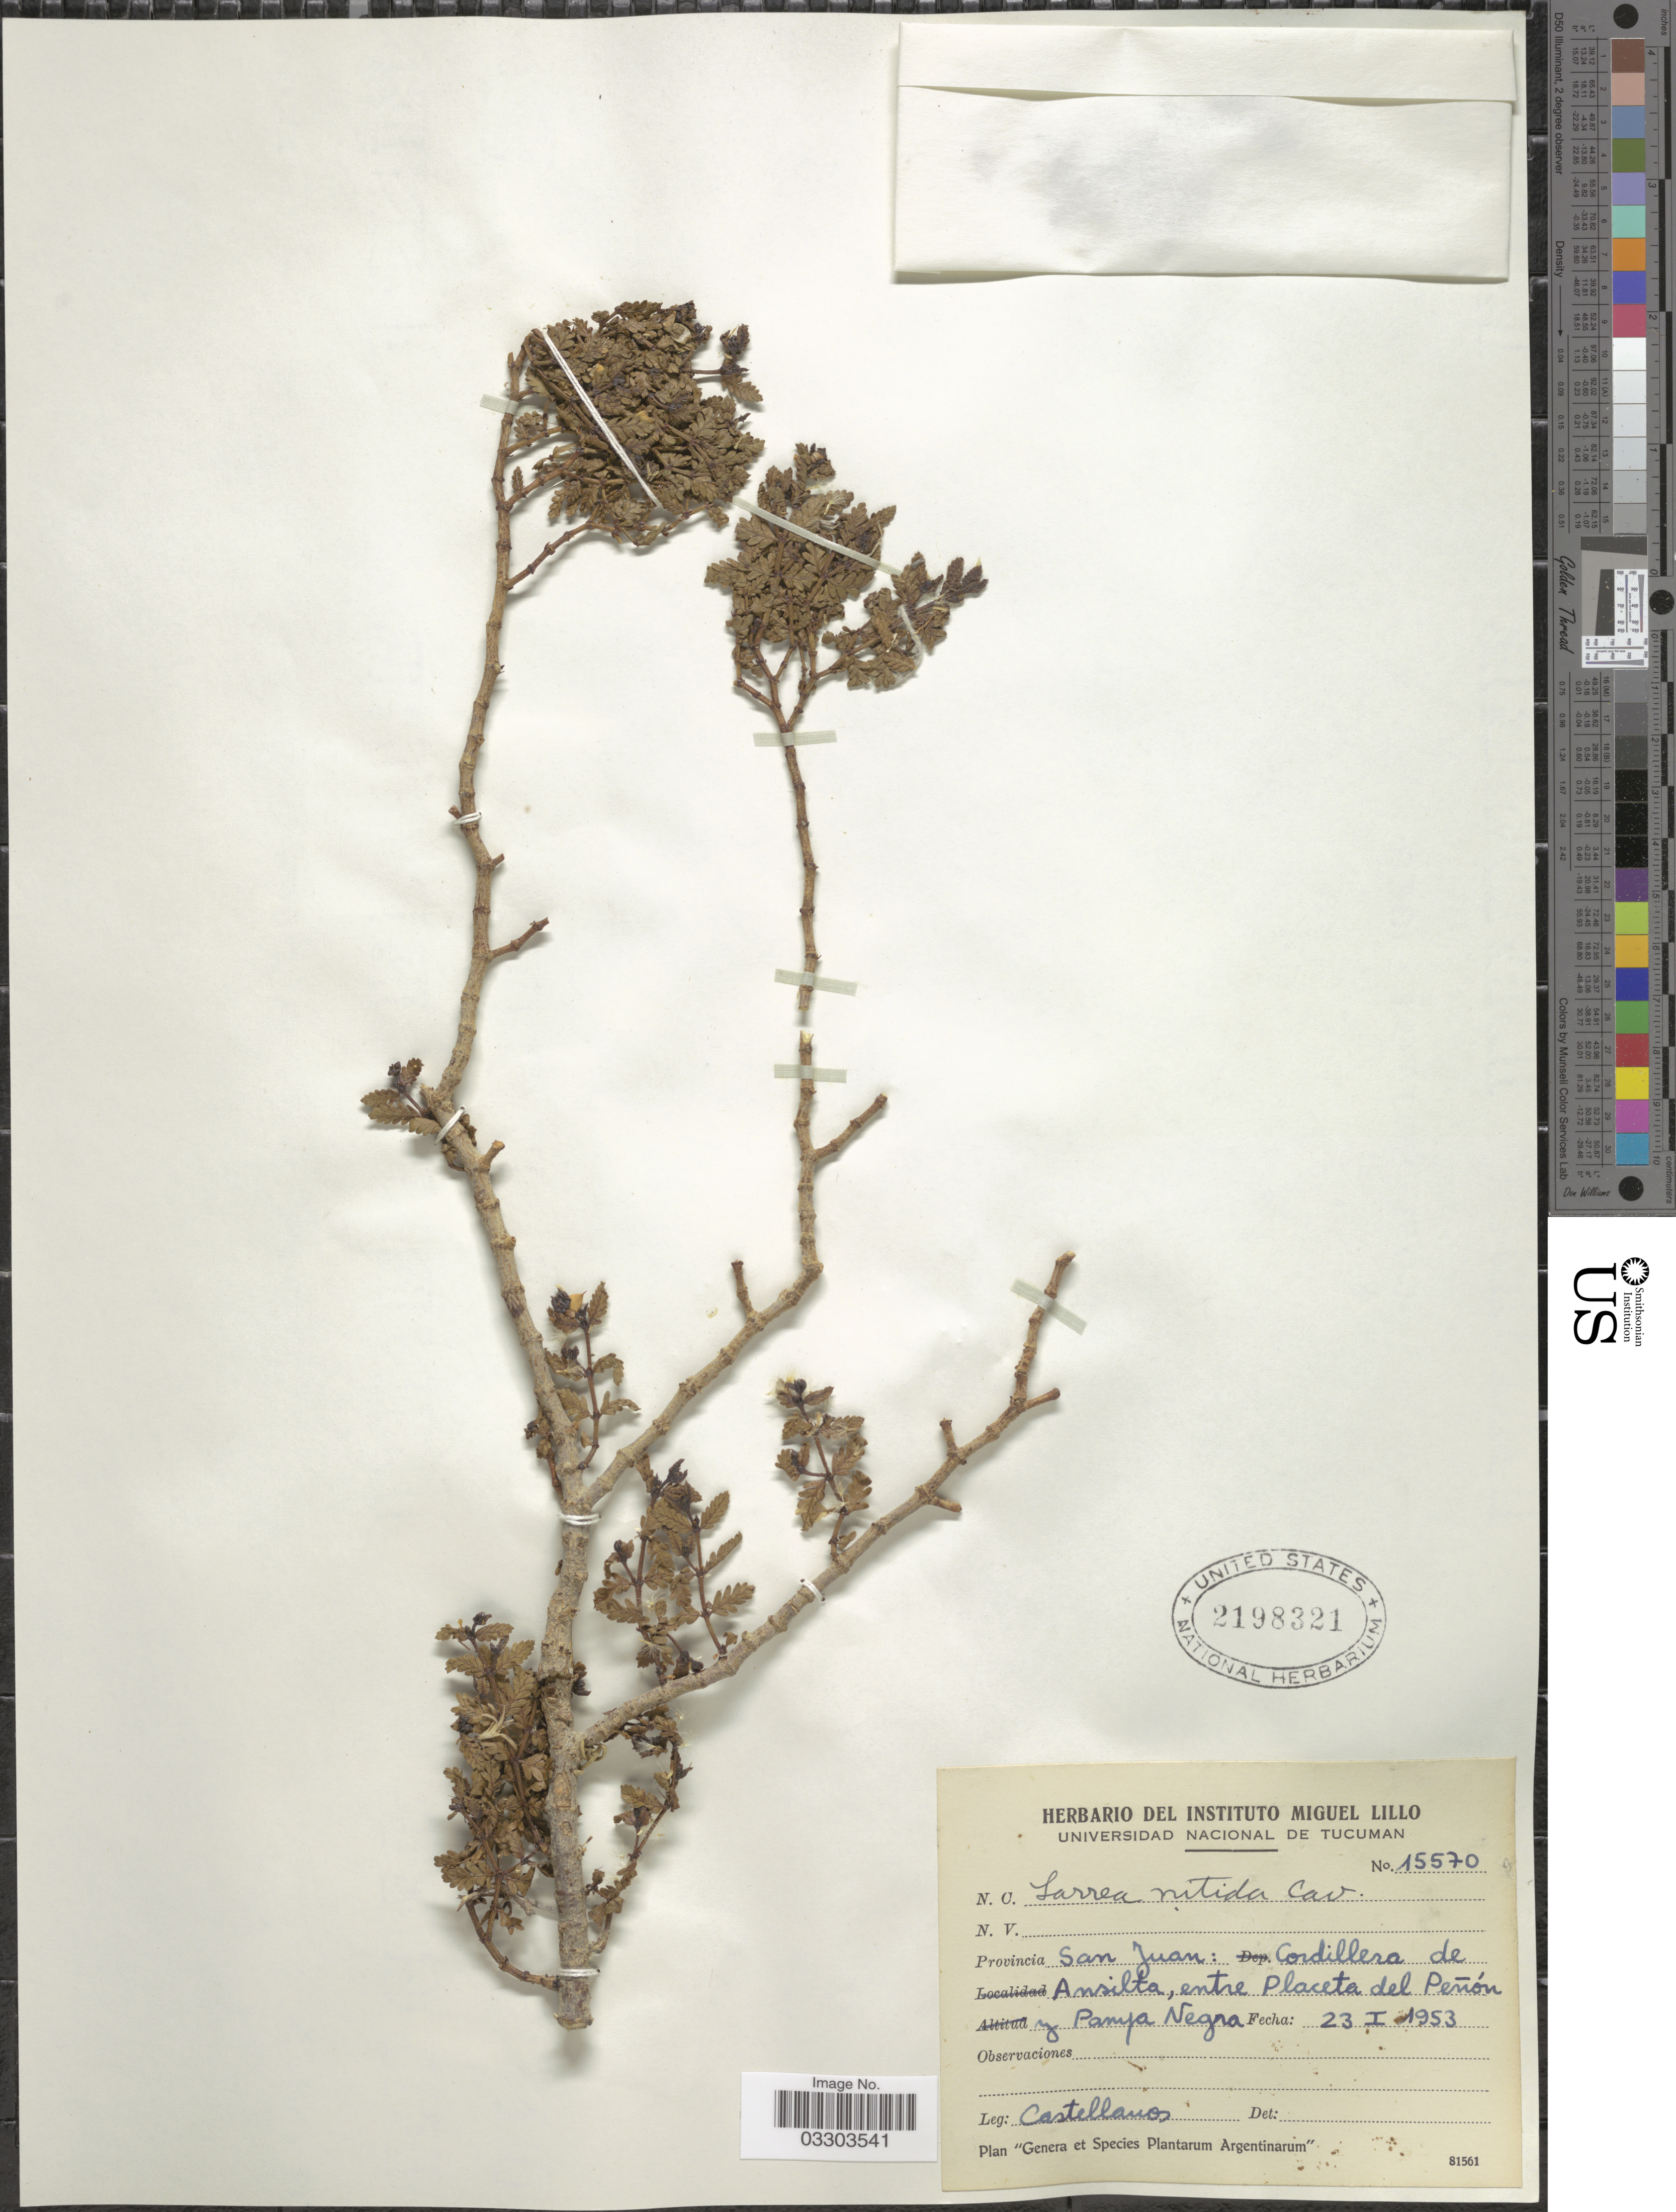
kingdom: Plantae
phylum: Tracheophyta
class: Magnoliopsida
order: Zygophyllales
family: Zygophyllaceae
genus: Larrea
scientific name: Larrea nitida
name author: Cav.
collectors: -- Castellanos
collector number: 15570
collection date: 1953-01-23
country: Argentina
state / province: San Juan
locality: Cordillera de Ansilta, entre Placeta del Peñón y Pampa Negra.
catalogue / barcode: US 2198321